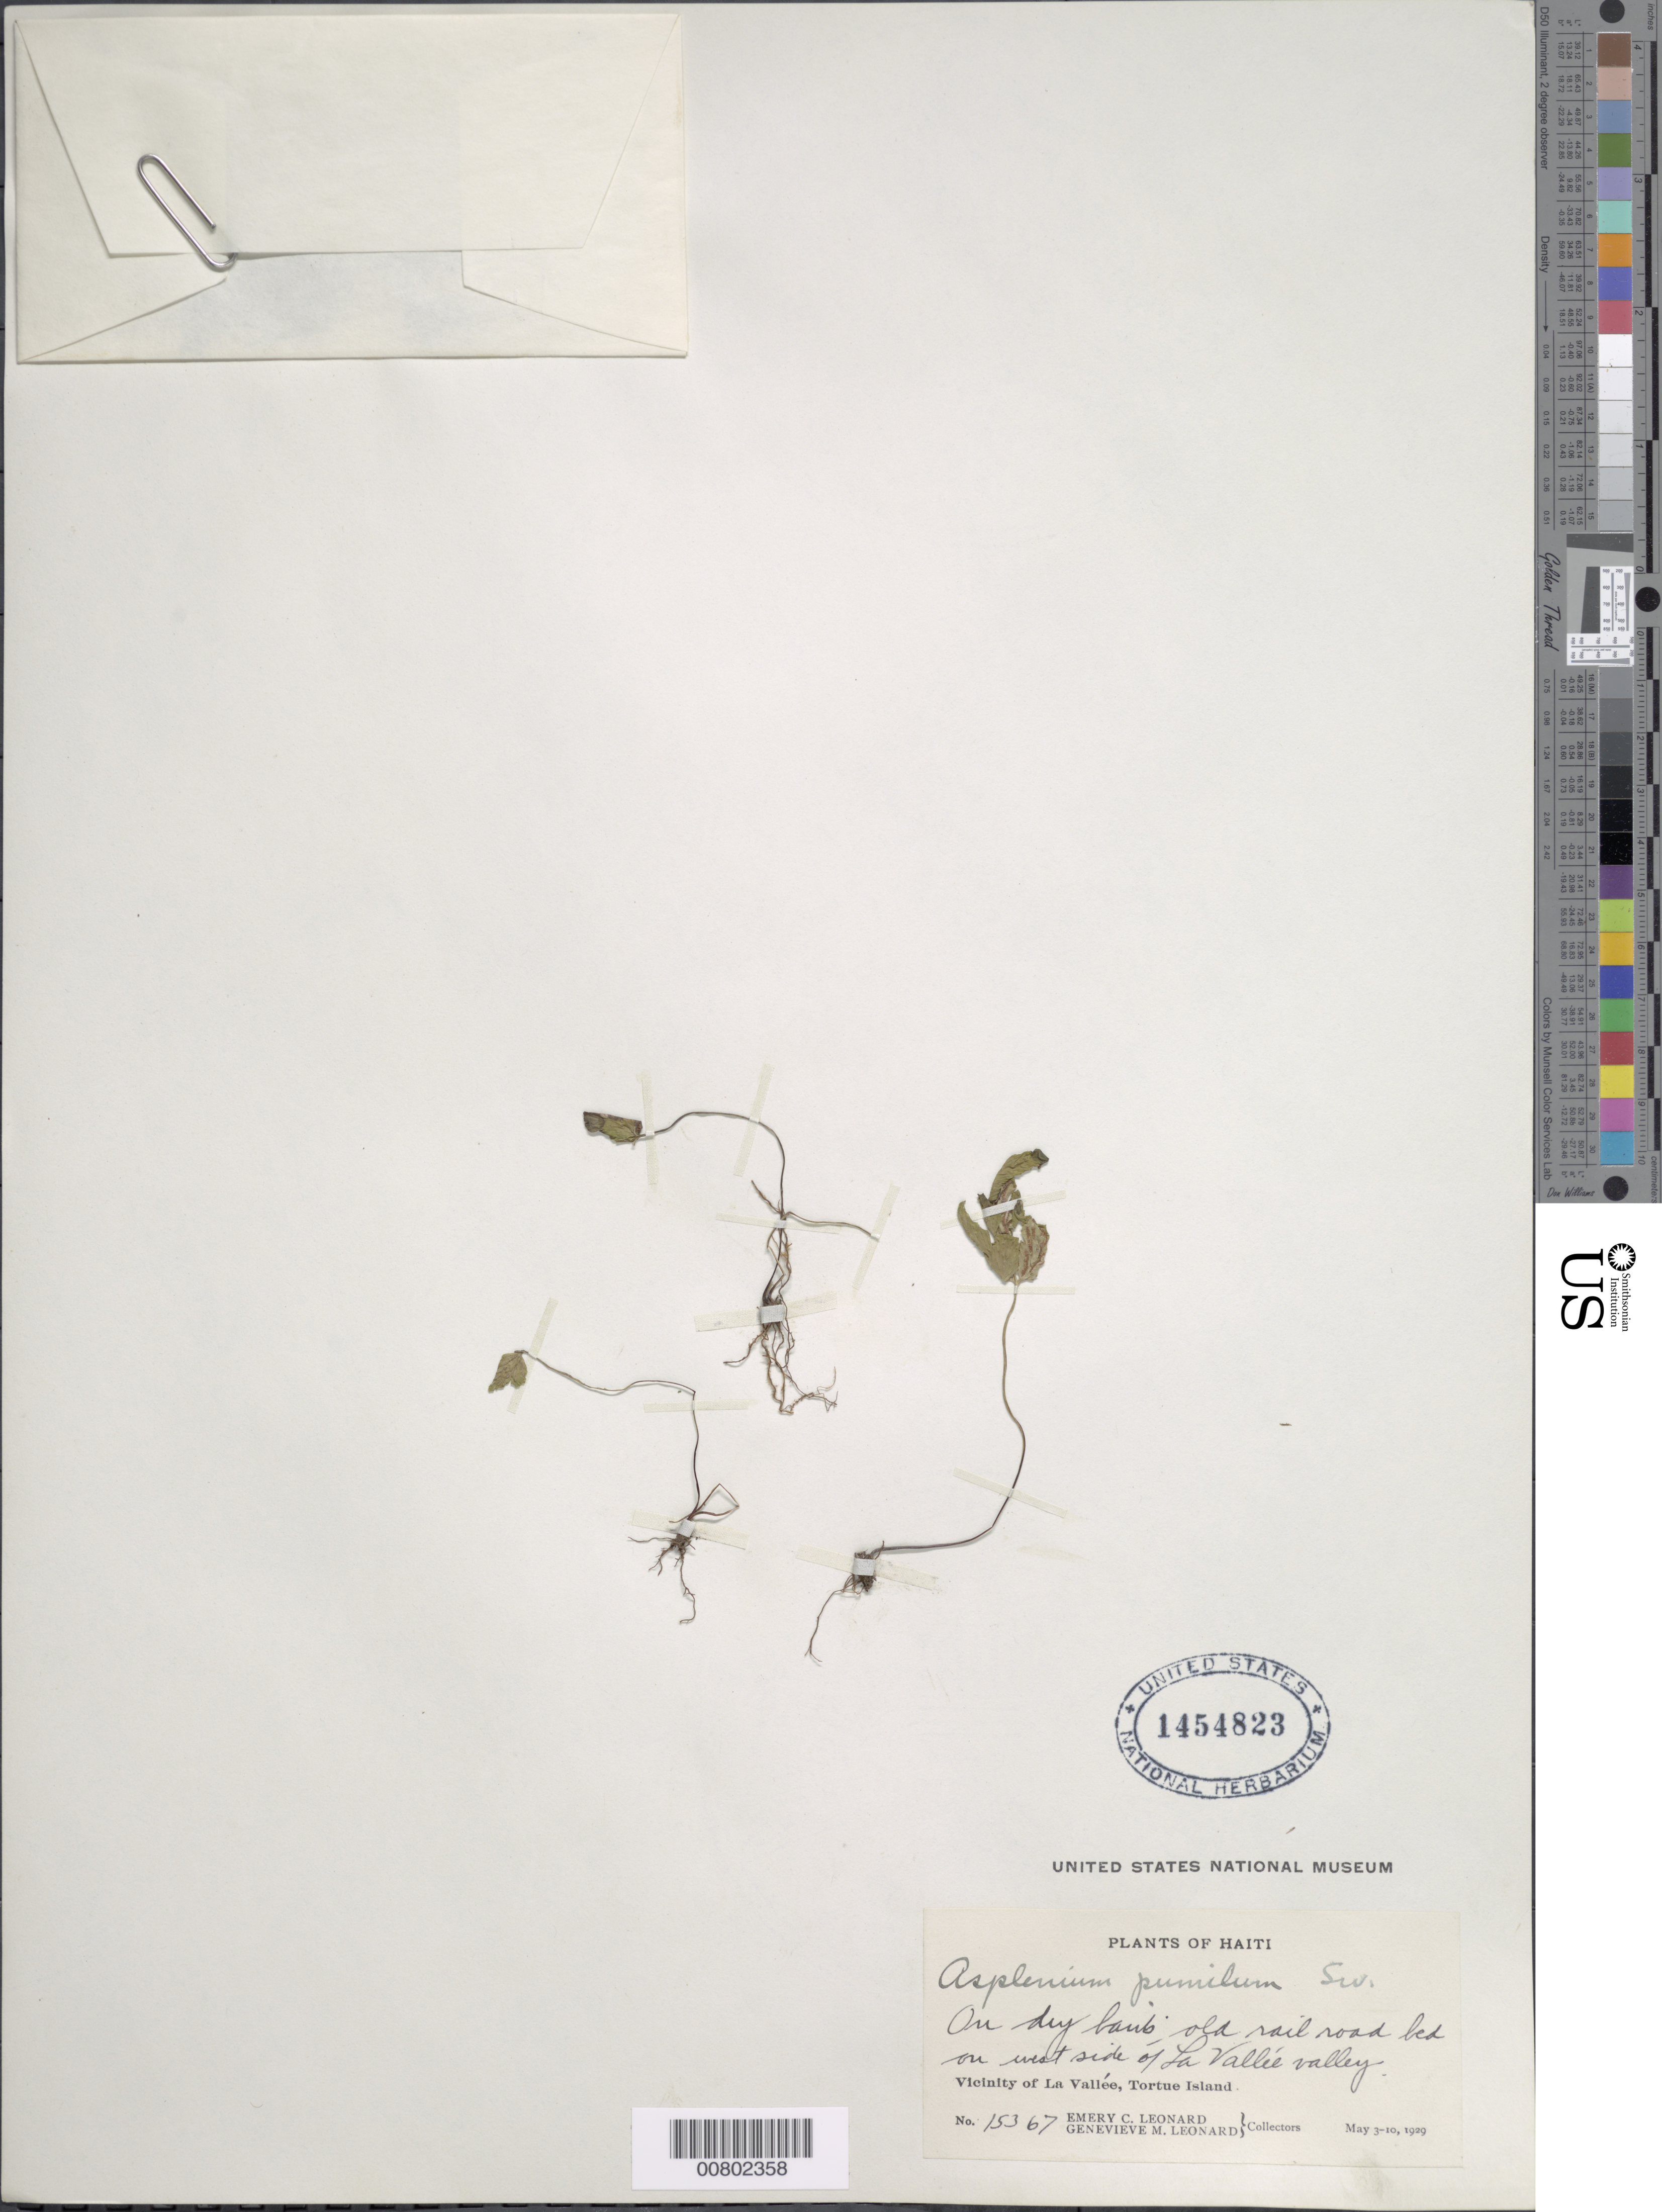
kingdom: Plantae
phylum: Tracheophyta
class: Polypodiopsida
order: Polypodiales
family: Aspleniaceae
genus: Asplenium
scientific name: Asplenium pumilum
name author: Sw.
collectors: E. C. Leonard & G. M. Leonard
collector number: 15367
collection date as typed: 03 May 1929 to 10 May 1929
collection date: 1929-05-03/1929-05-10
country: Haiti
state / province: Nord-Óuest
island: Île de la Tortue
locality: Tortue Island, W side of La Vallée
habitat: Dry bank of old railroad bed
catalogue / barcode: US 1454823